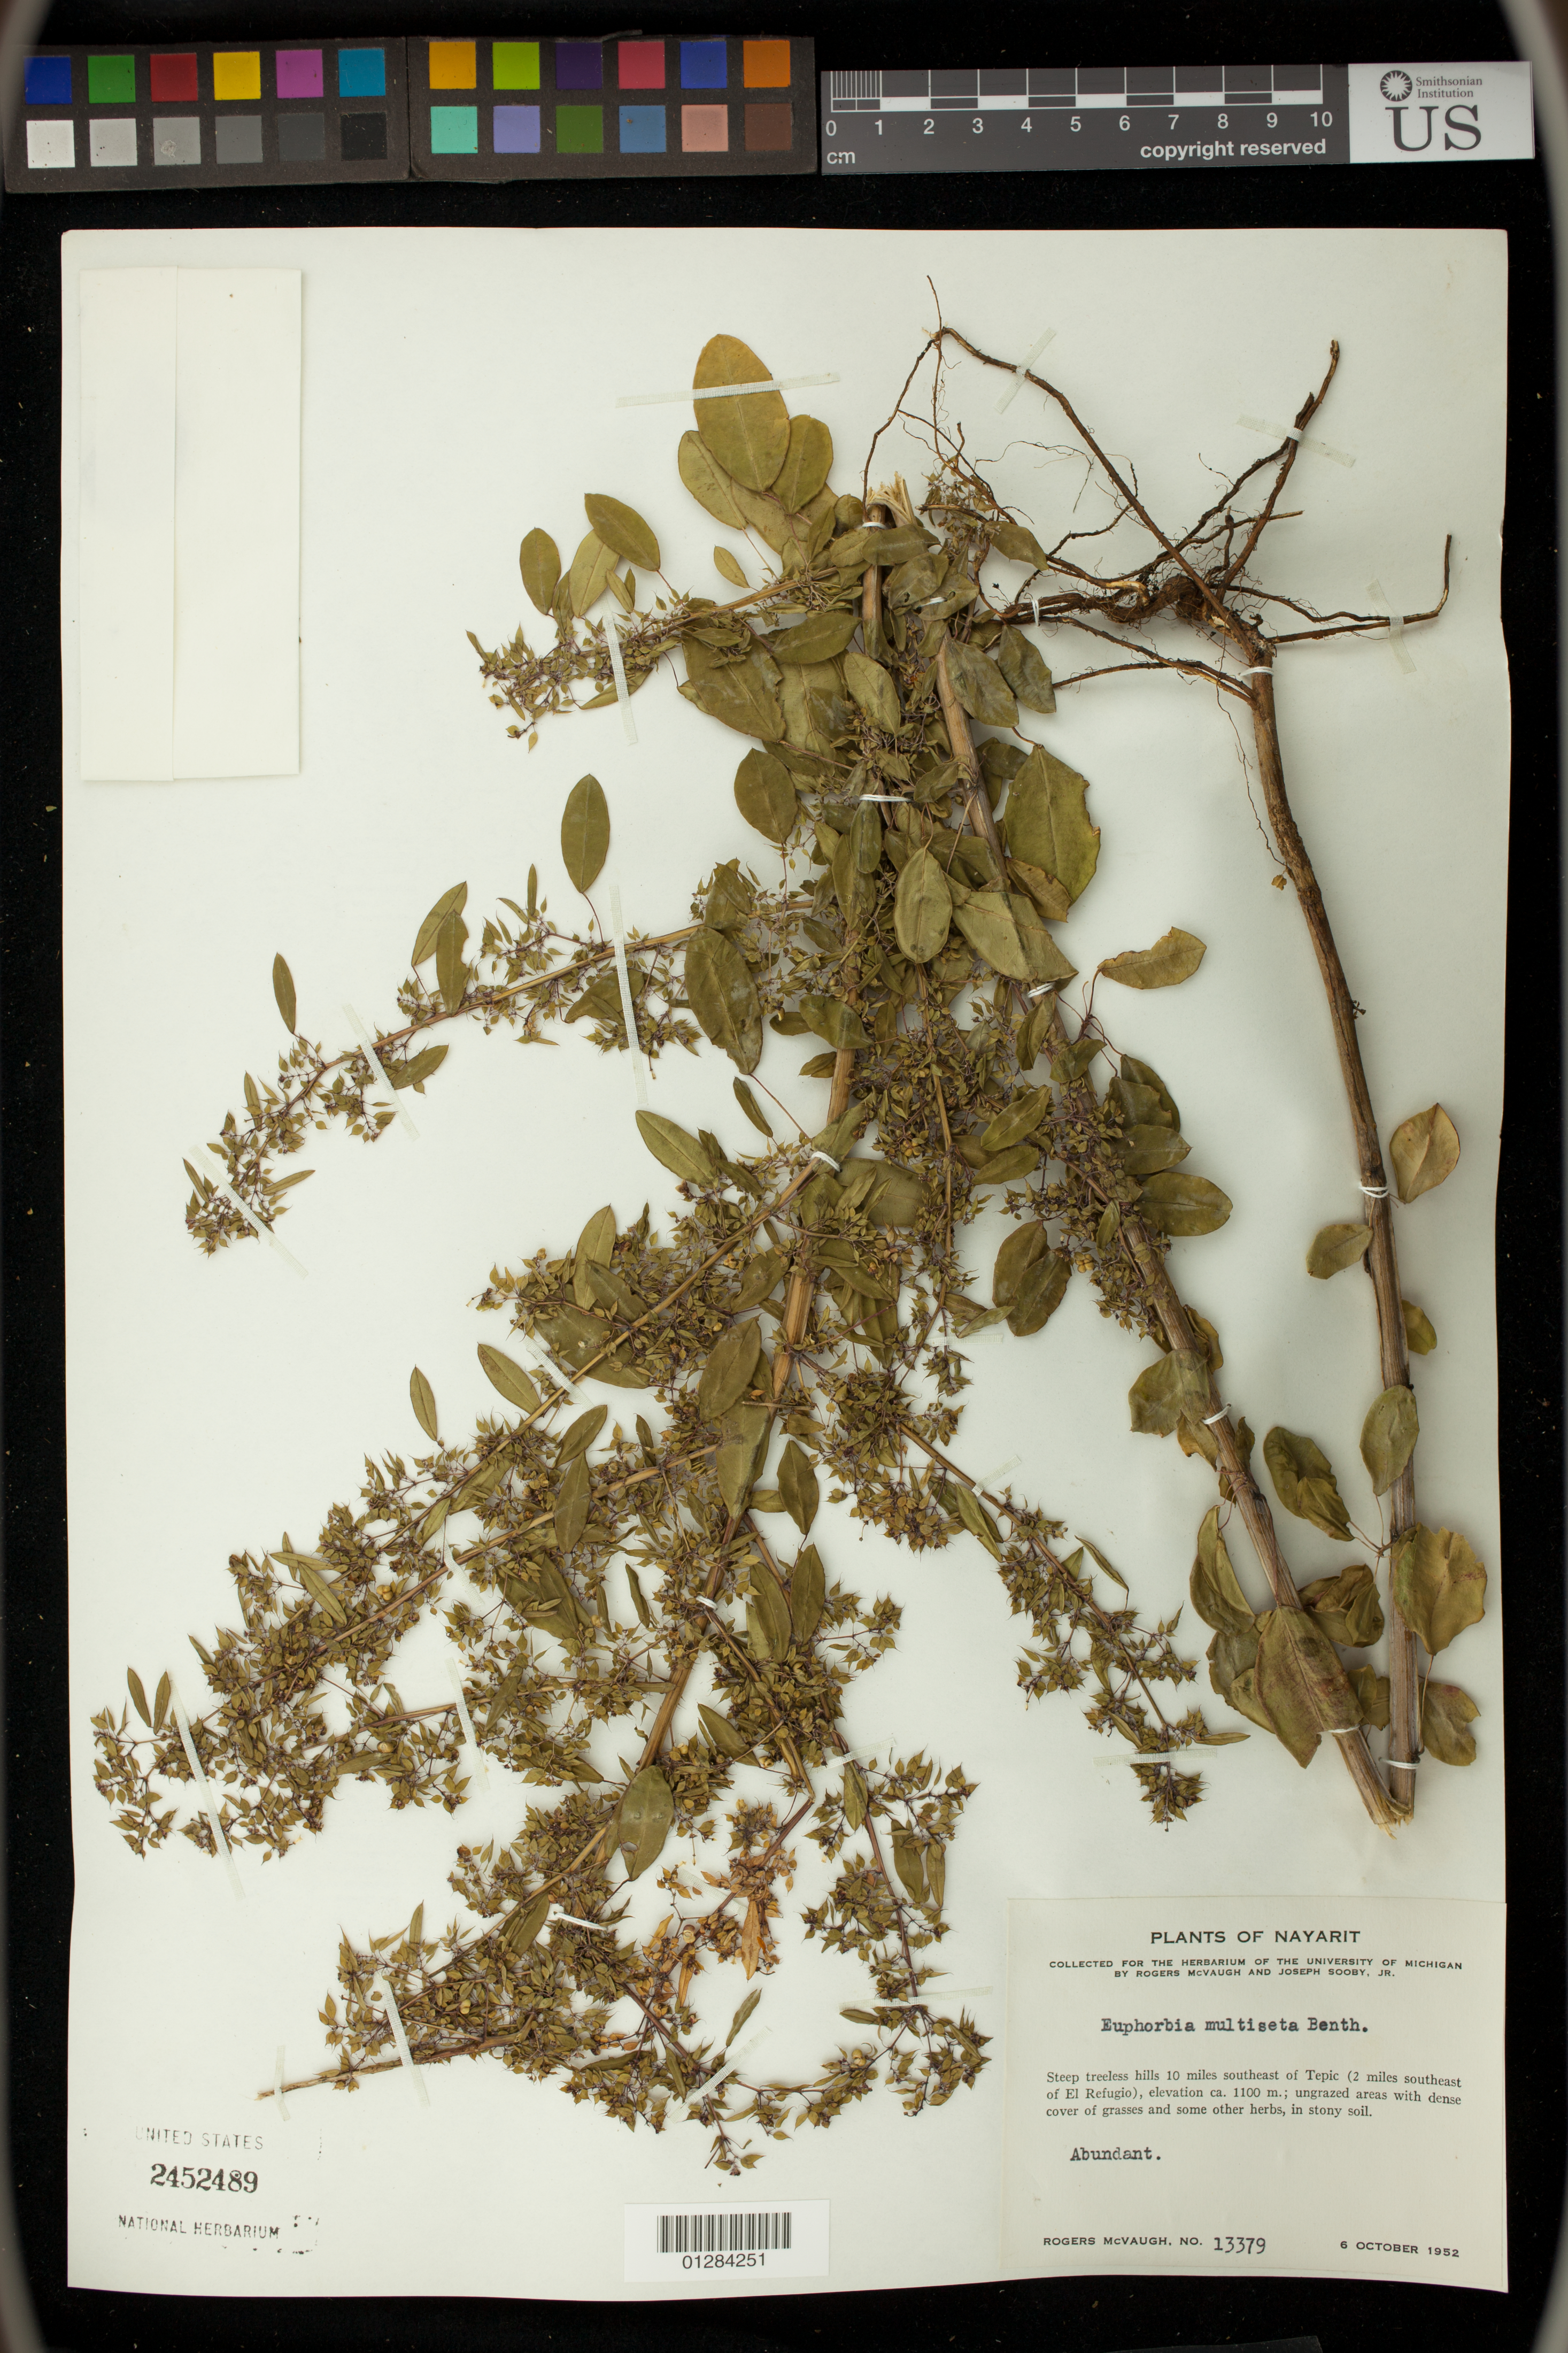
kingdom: Plantae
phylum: Tracheophyta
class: Magnoliopsida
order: Malpighiales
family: Euphorbiaceae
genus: Euphorbia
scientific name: Euphorbia multiseta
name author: Benth.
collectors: R. McVaugh & J. Sooby Jr.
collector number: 13379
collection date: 1952-10-06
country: Mexico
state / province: Nayarit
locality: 10 miles southeast of Tepic (2 miles southeast of El Refugio)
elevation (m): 1100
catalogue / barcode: US 2452489